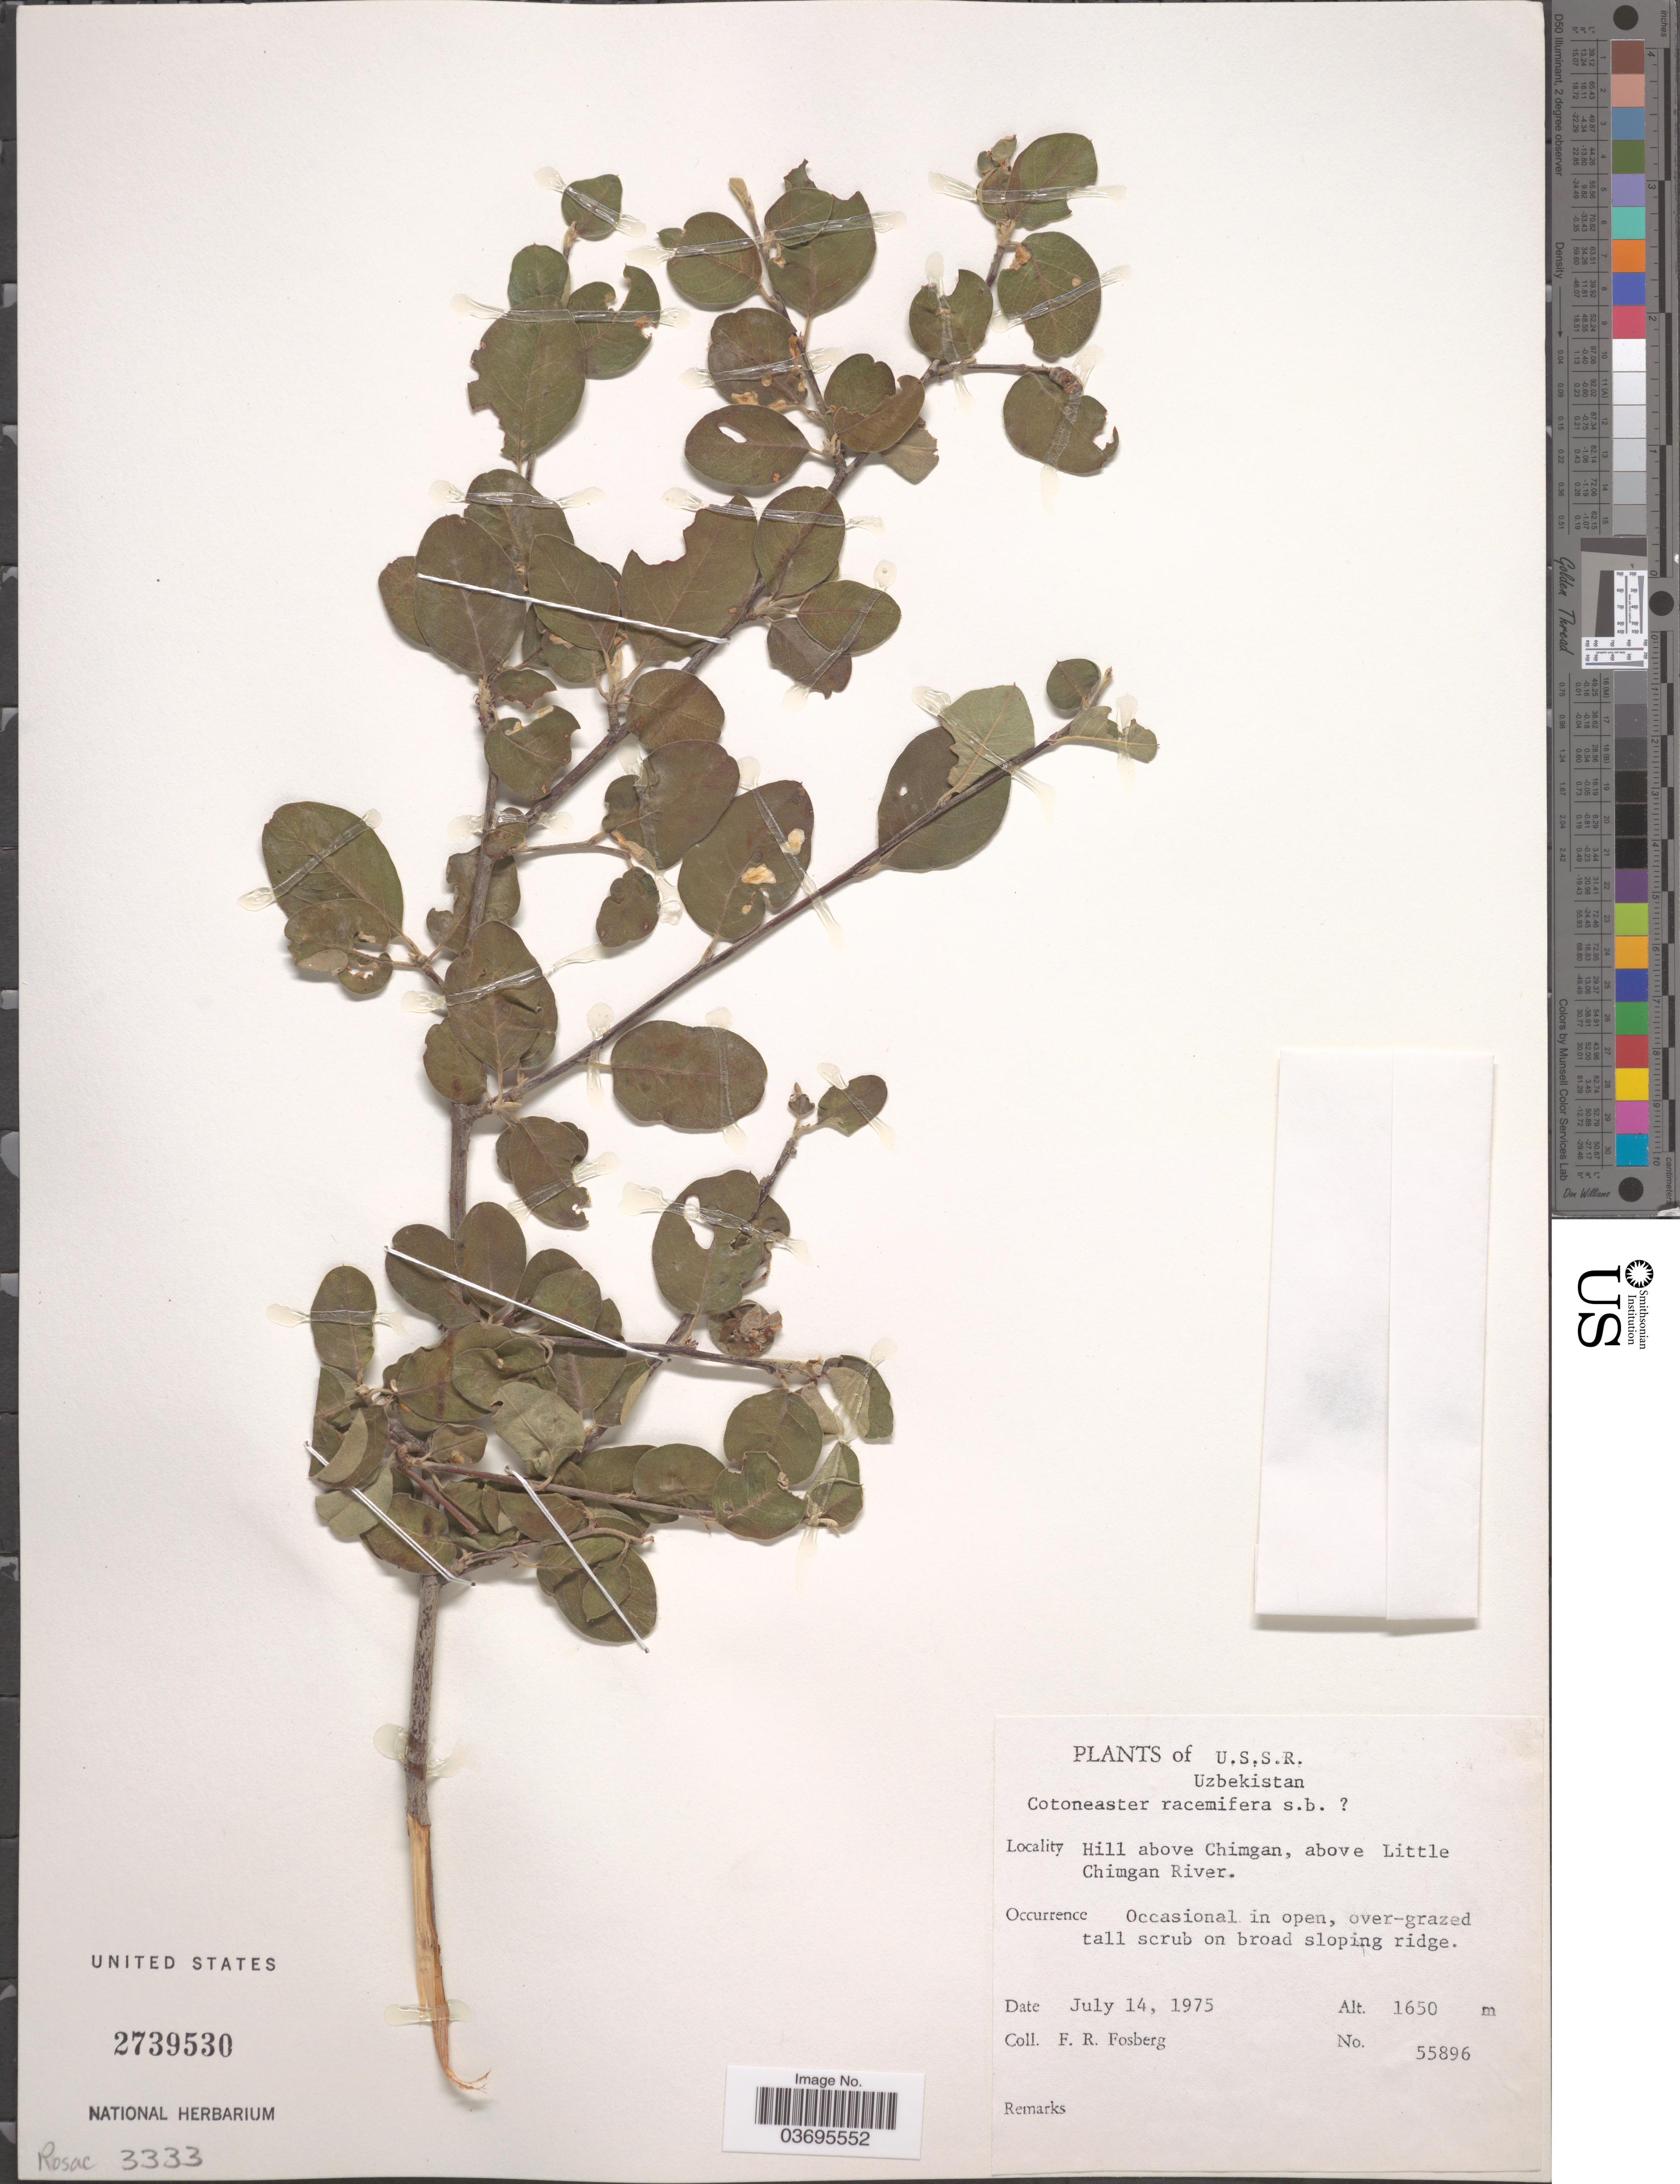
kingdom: Plantae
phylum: Tracheophyta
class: Magnoliopsida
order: Rosales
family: Rosaceae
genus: Cotoneaster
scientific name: Cotoneaster racemiflorus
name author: (Desf.) K. Koch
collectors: F. R. Fosberg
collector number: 55896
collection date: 1975-07-14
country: Uzbekistan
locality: U.S.S.R. Hill above Chimgan, above Little Chimgan River.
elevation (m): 1650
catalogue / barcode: US 2739530